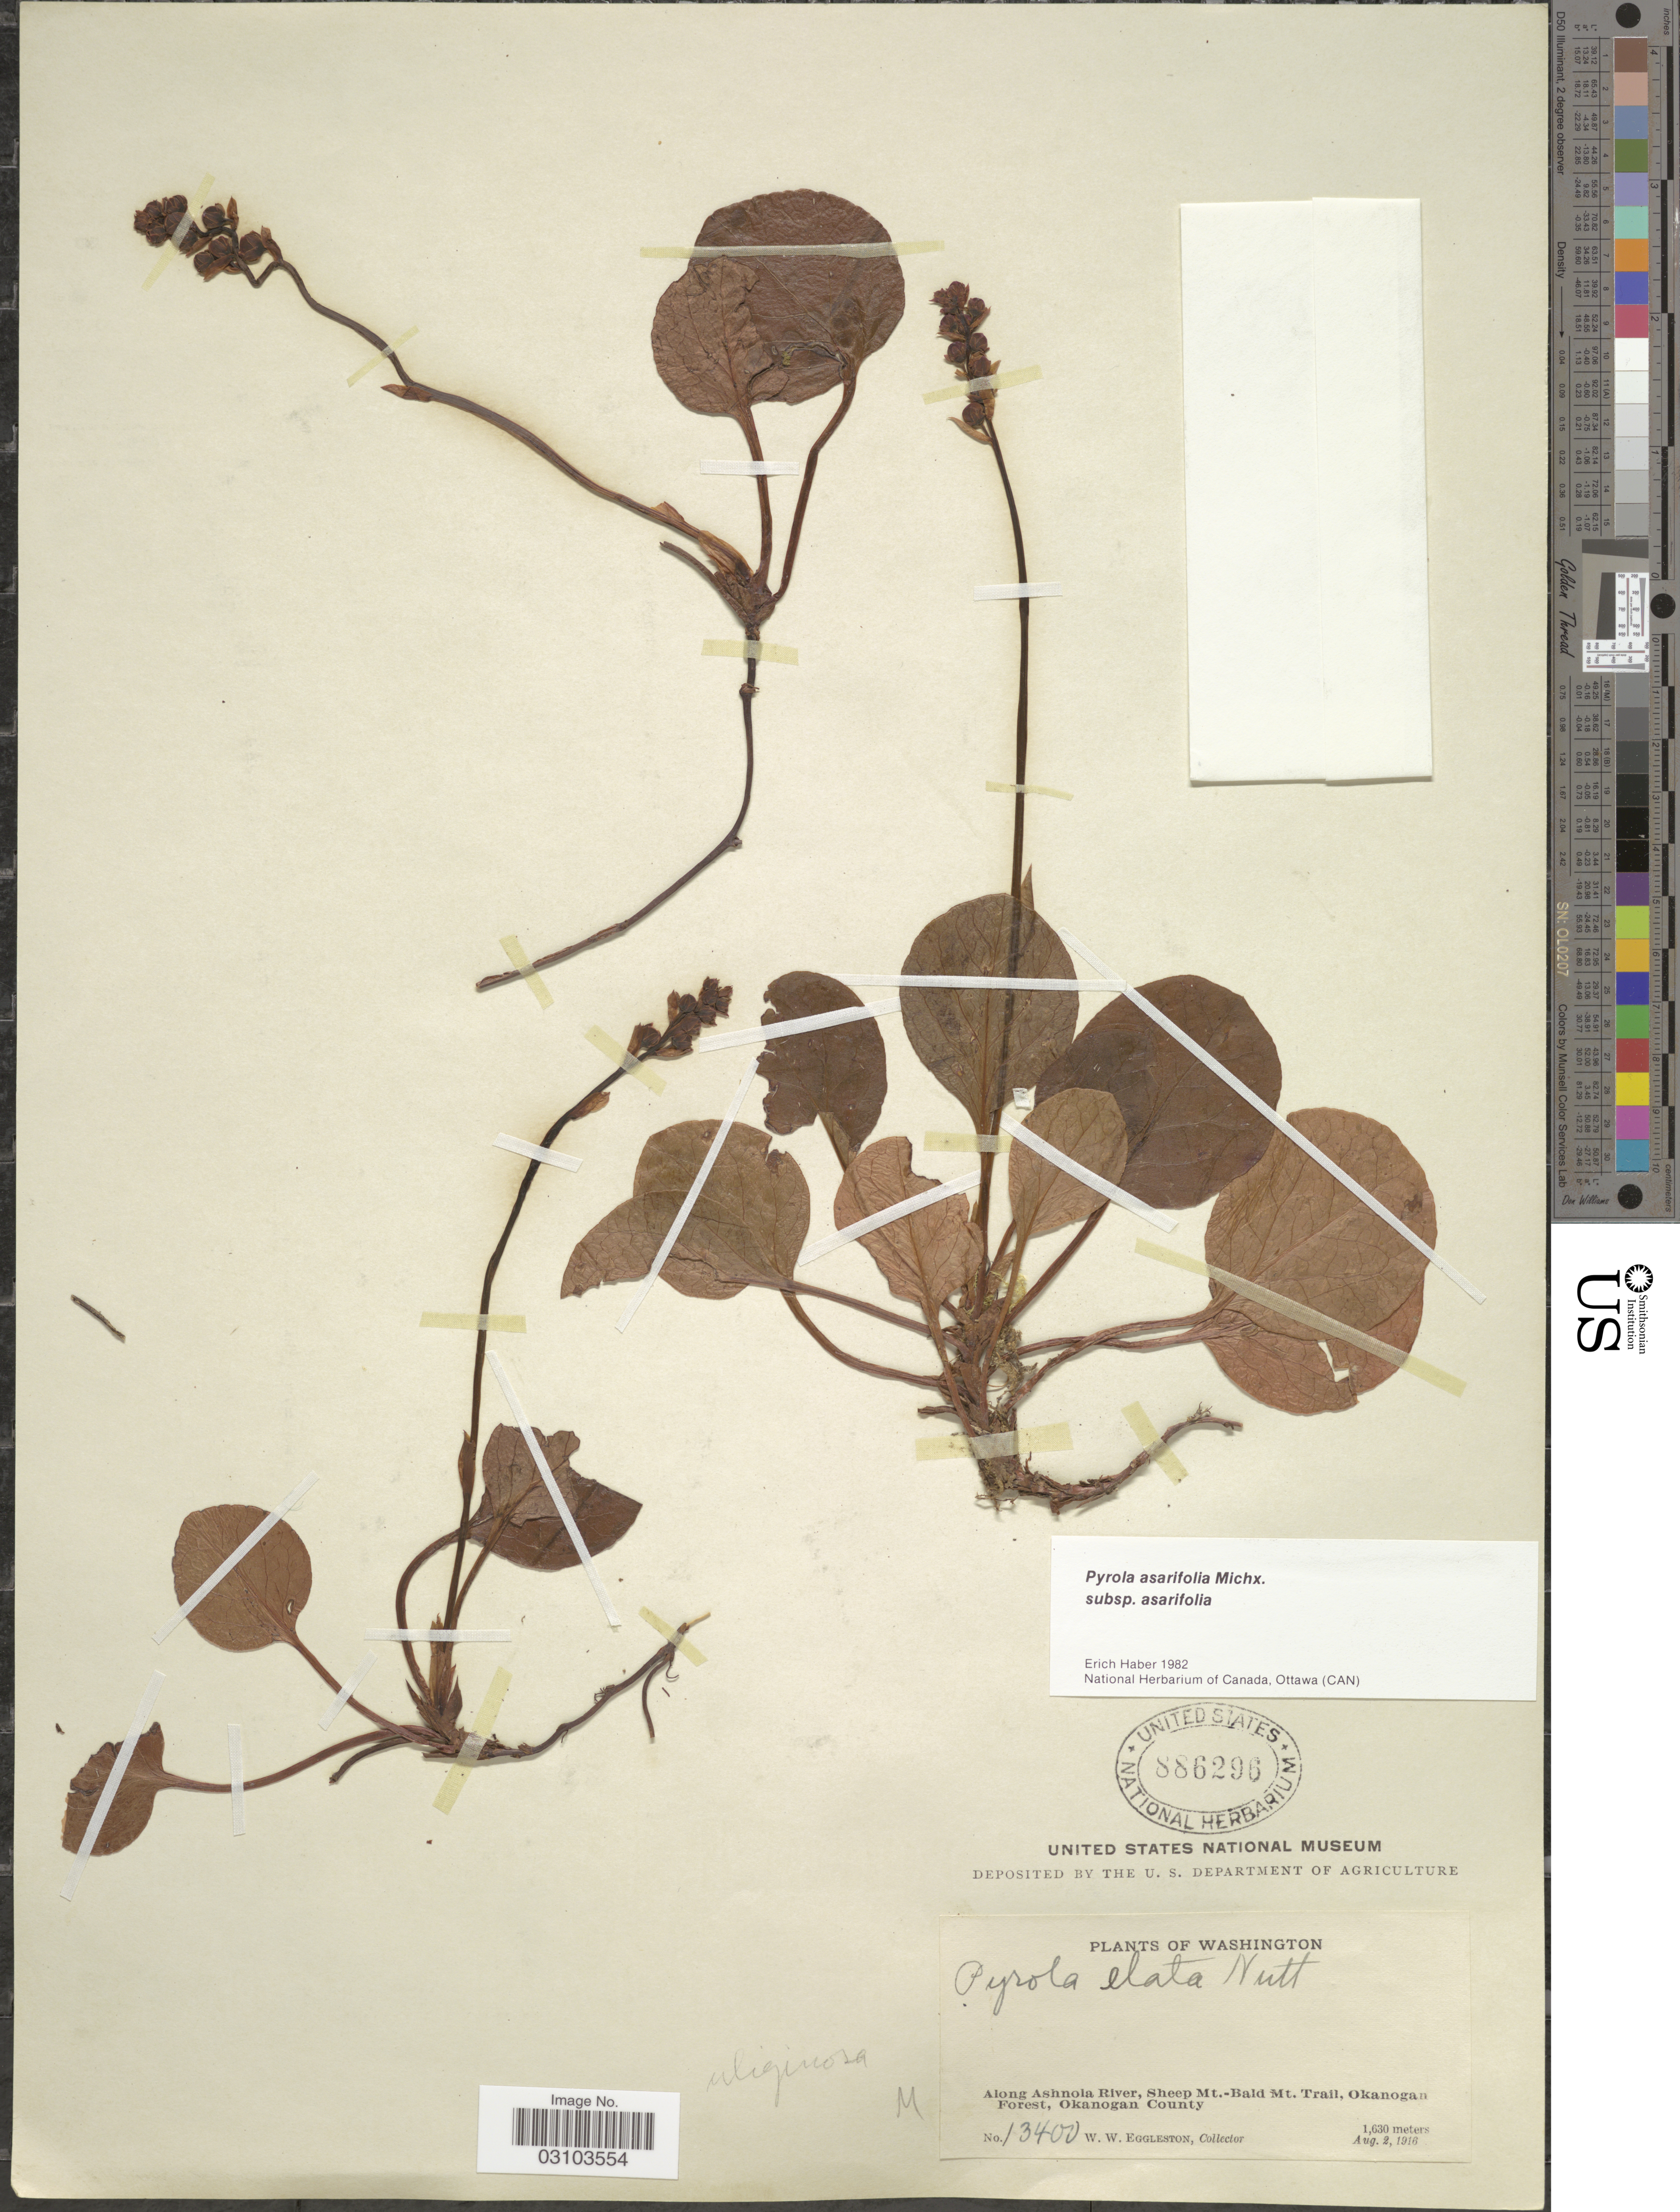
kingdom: Plantae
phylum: Tracheophyta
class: Magnoliopsida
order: Ericales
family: Ericaceae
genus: Pyrola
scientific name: Pyrola asarifolia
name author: Michx.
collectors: W. W. Eggleston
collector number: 13400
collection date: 1916-08-02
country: United States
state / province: Washington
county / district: Okanogan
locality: Along Ashnola River, Sheep Mt. -Bald Mt. Trail, Okanogan Forest, Okanogan County.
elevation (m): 1630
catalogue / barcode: US 886296